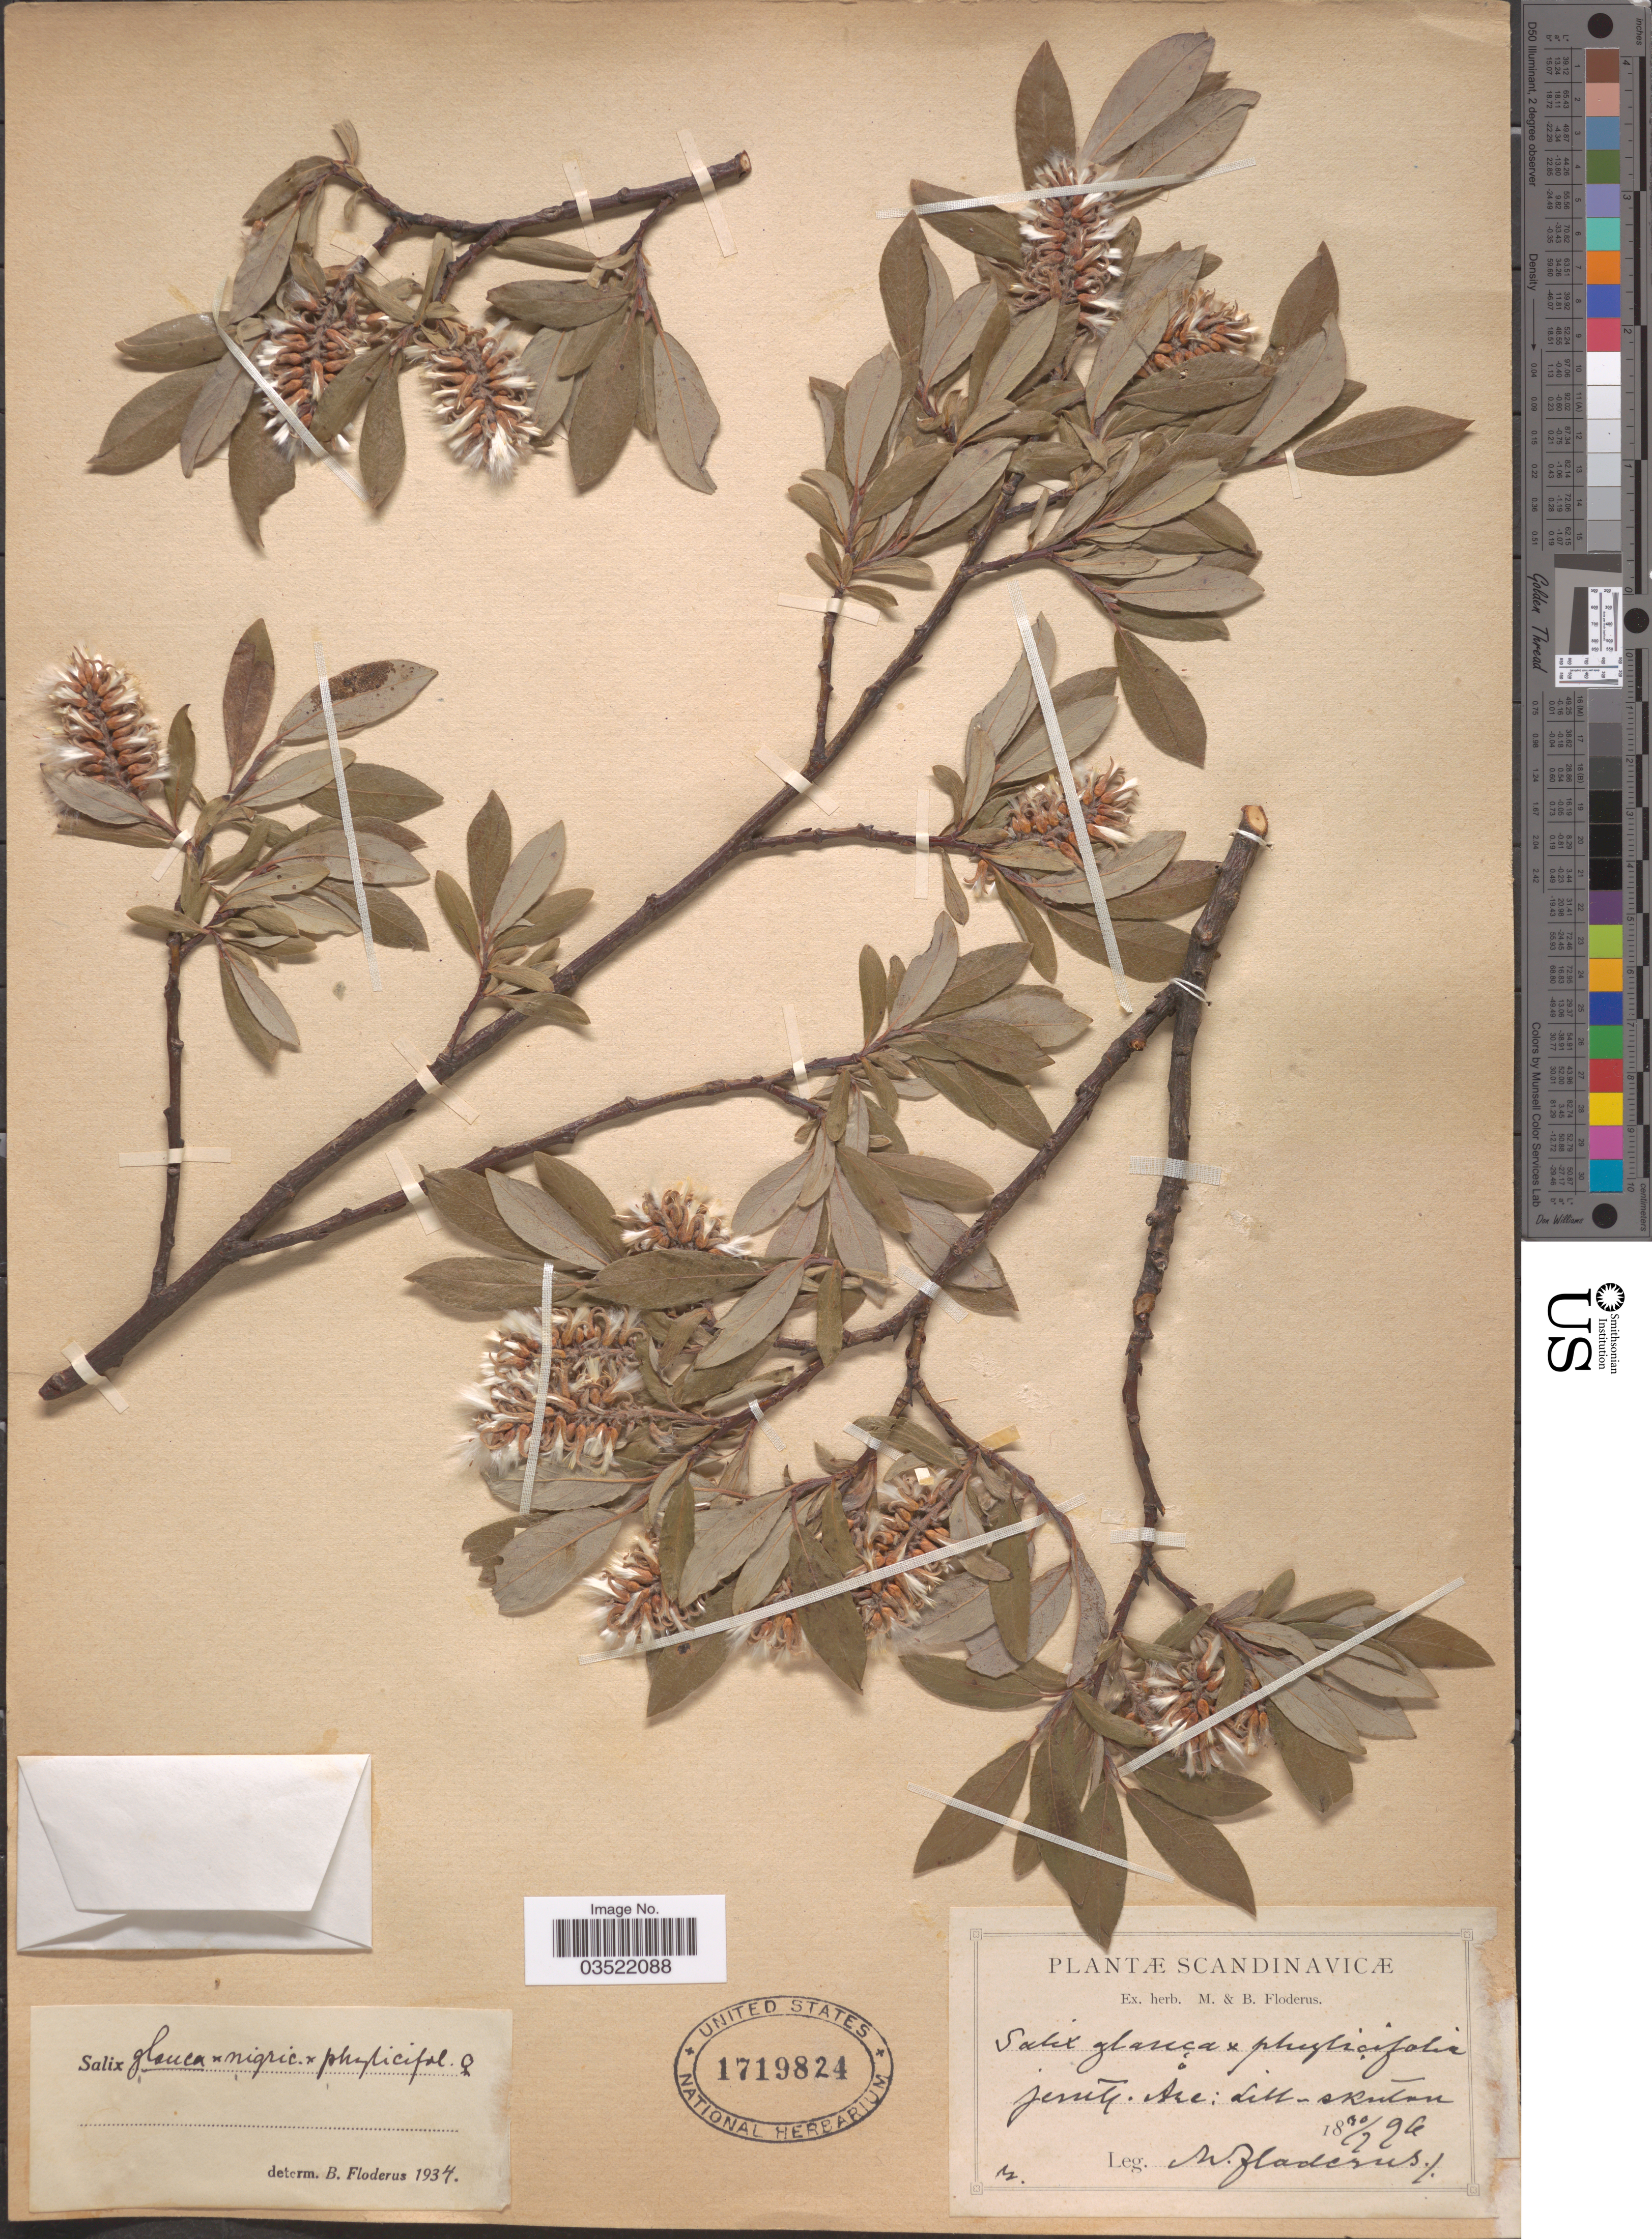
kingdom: Plantae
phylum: Tracheophyta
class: Magnoliopsida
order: Malpighiales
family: Salicaceae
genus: Salix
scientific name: Salix glauca x S. nigricans Sm. x S. phylicifolia L.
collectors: M. Floderus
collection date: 1896-07-30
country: Sweden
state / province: Jämtland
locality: Scandinavicæ. Jemtl. Åre: Lill-skutan.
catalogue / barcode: US 1719824